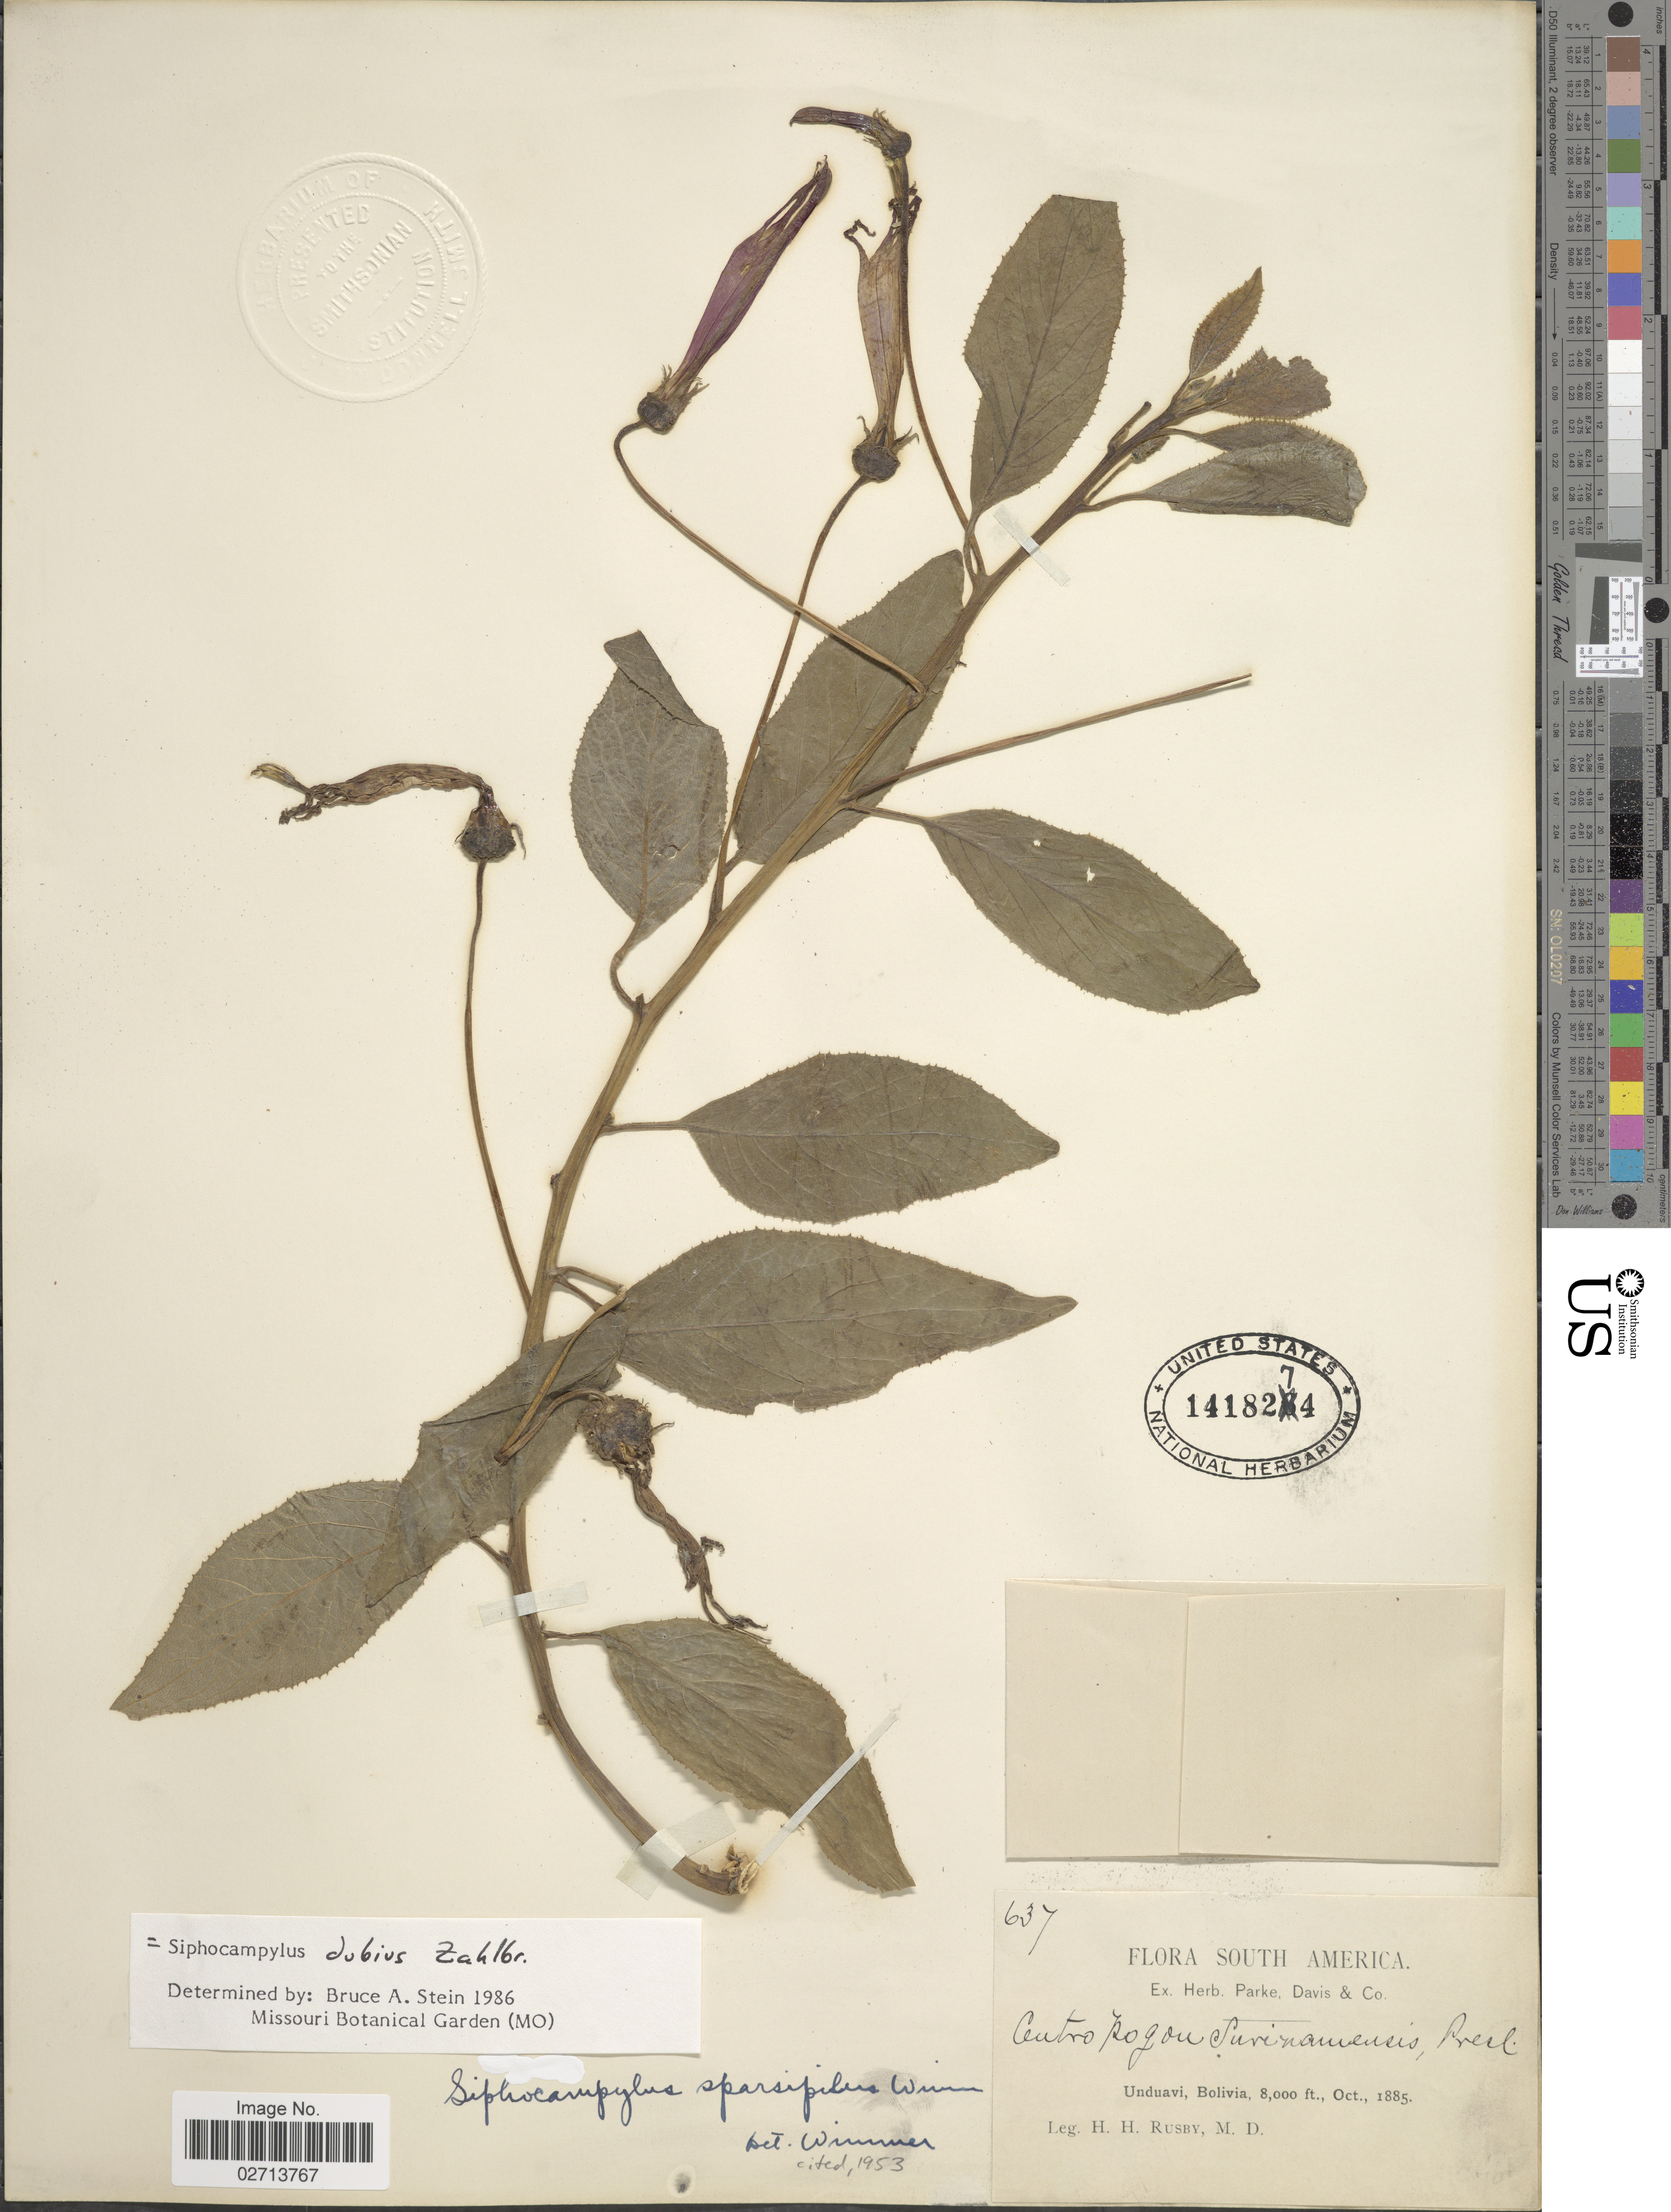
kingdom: Plantae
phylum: Tracheophyta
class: Magnoliopsida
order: Asterales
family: Campanulaceae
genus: Siphocampylus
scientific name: Siphocampylus dubius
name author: Zahlbr.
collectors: H. H. Rusby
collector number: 637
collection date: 1885-10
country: Bolivia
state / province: La Paz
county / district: Nor Yungas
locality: Unduavi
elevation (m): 2438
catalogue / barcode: US 1418274